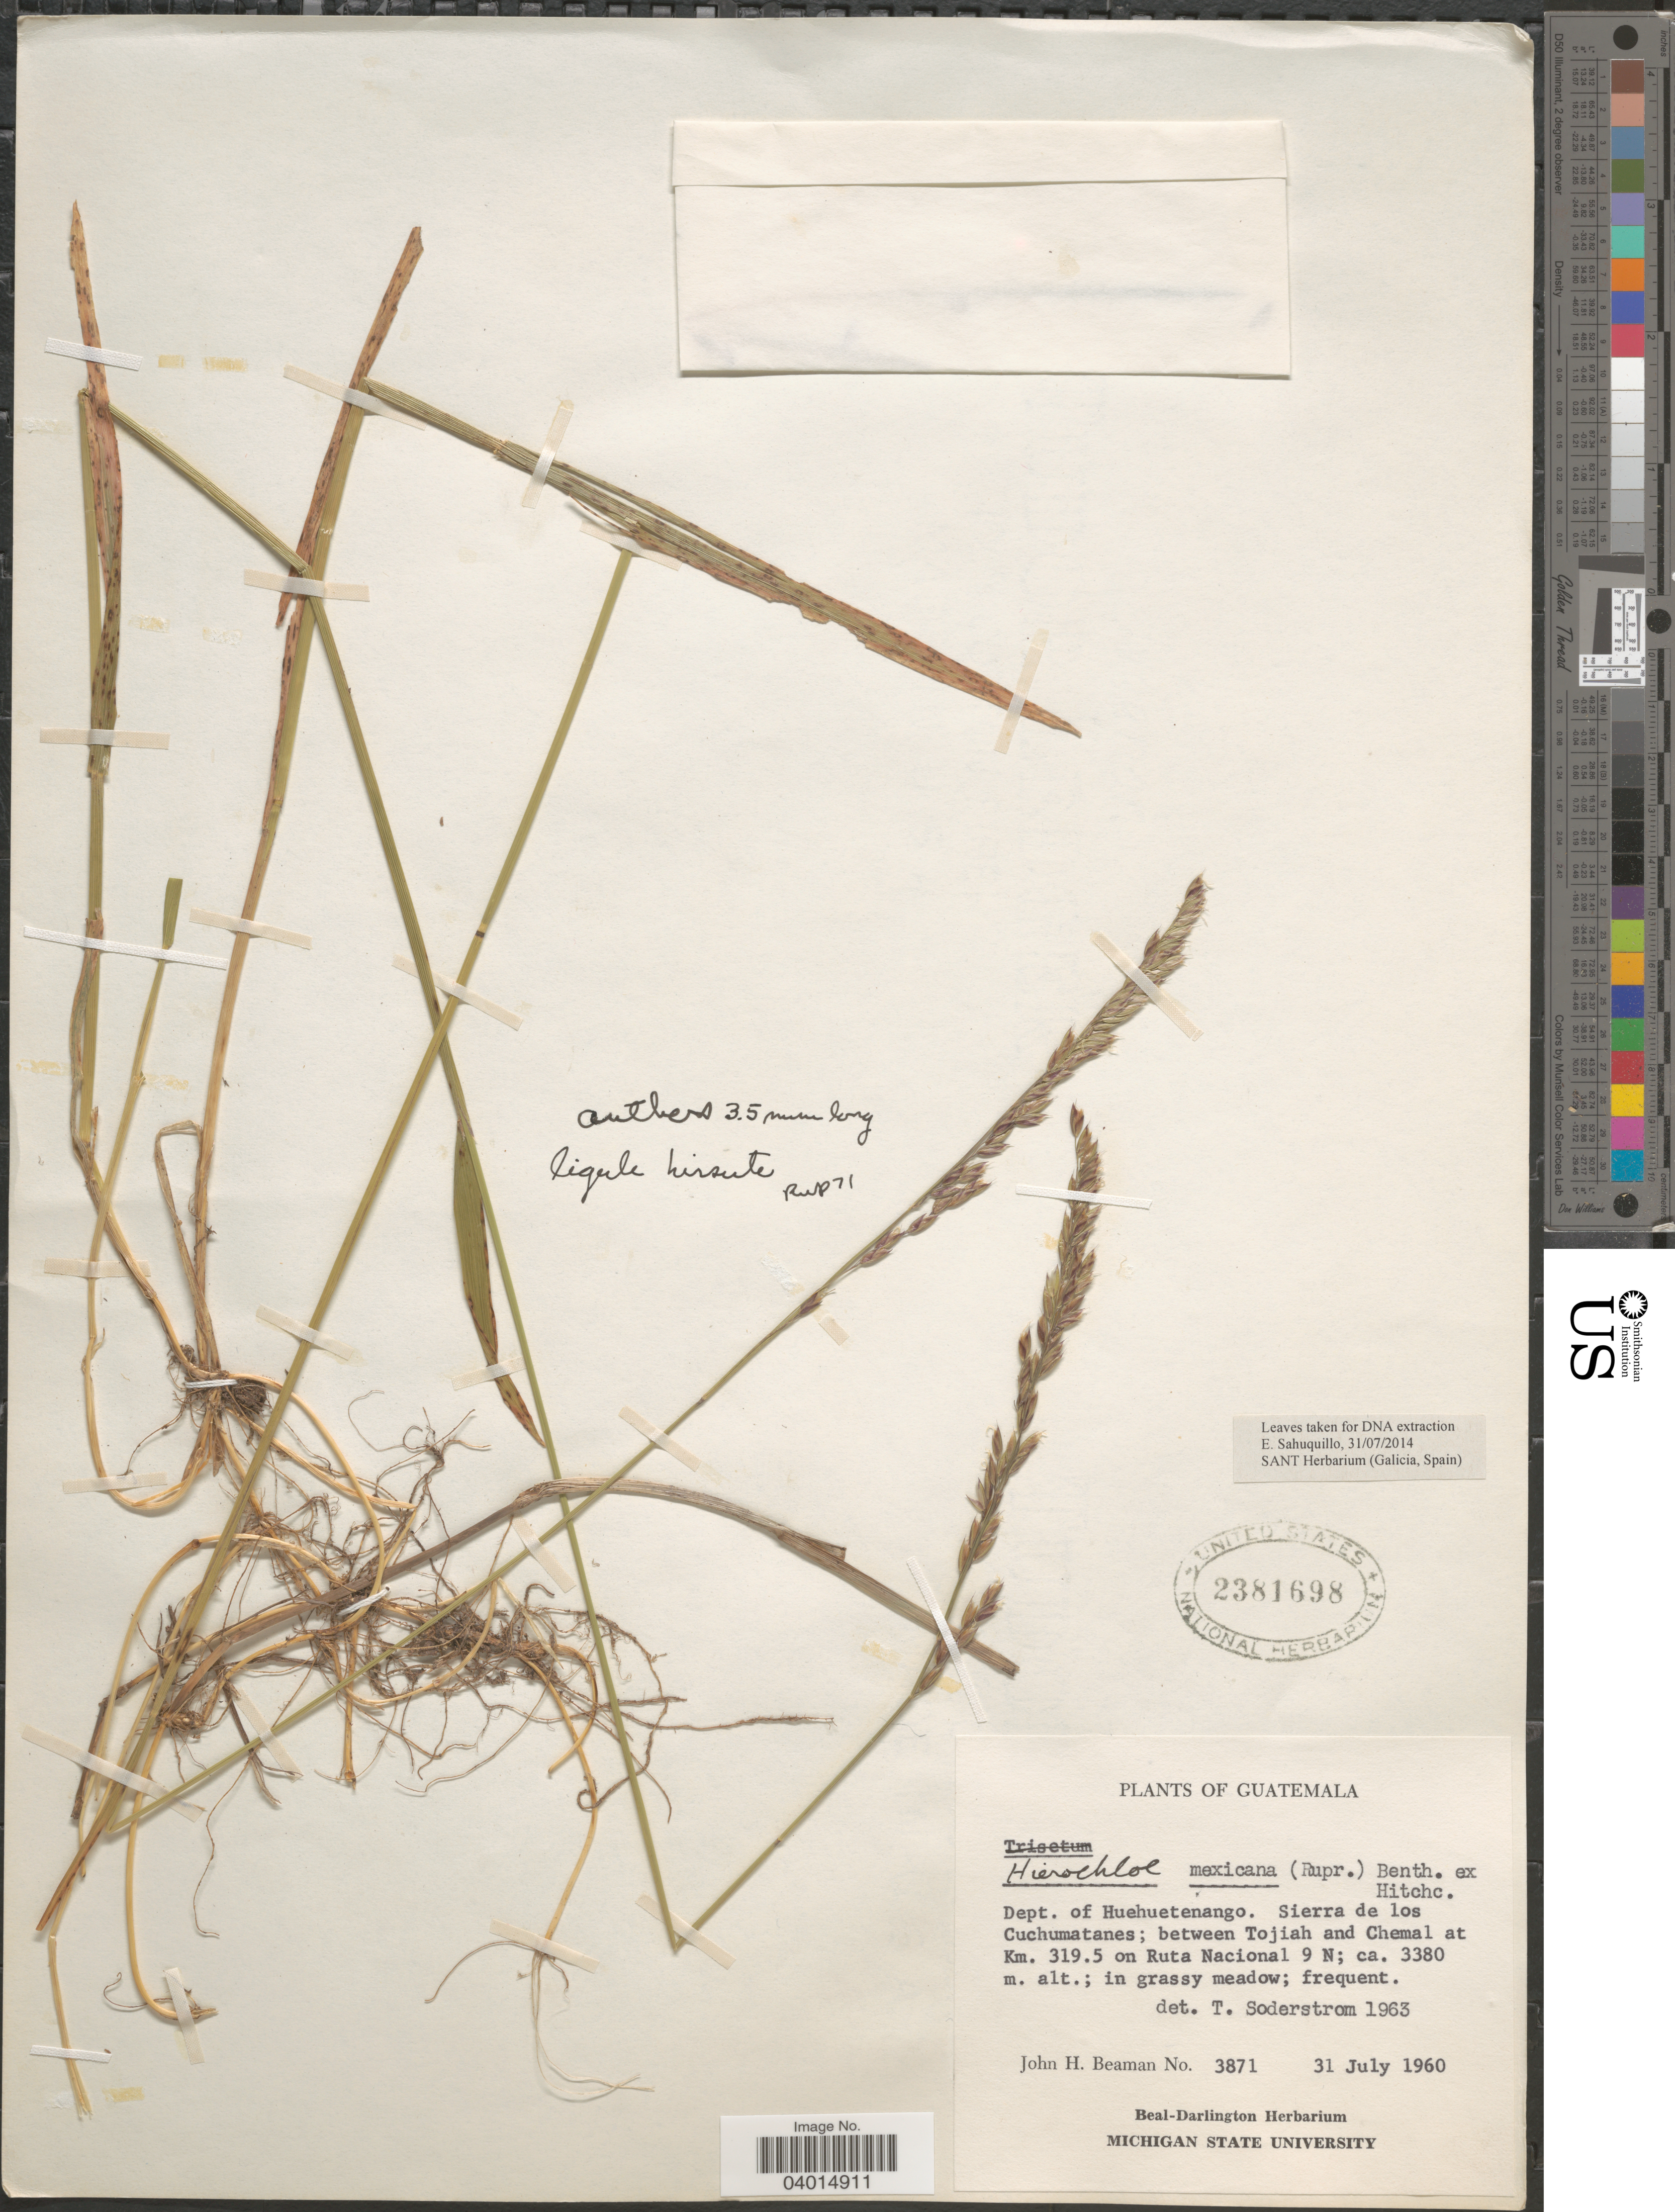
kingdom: Plantae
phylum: Tracheophyta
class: Liliopsida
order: Poales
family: Poaceae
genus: Anthoxanthum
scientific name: Anthoxanthum odoratum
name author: L.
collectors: J. H. Beaman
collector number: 3871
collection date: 1960-07-31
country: Guatemala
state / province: Huehuetenango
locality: Dept. of Huehuetenango. Sierra de los Cuchumatanes; between Tojiah and Chemal at Km. 319.5 on Ruta Nacional 9 N.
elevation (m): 3380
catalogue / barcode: US 2381698